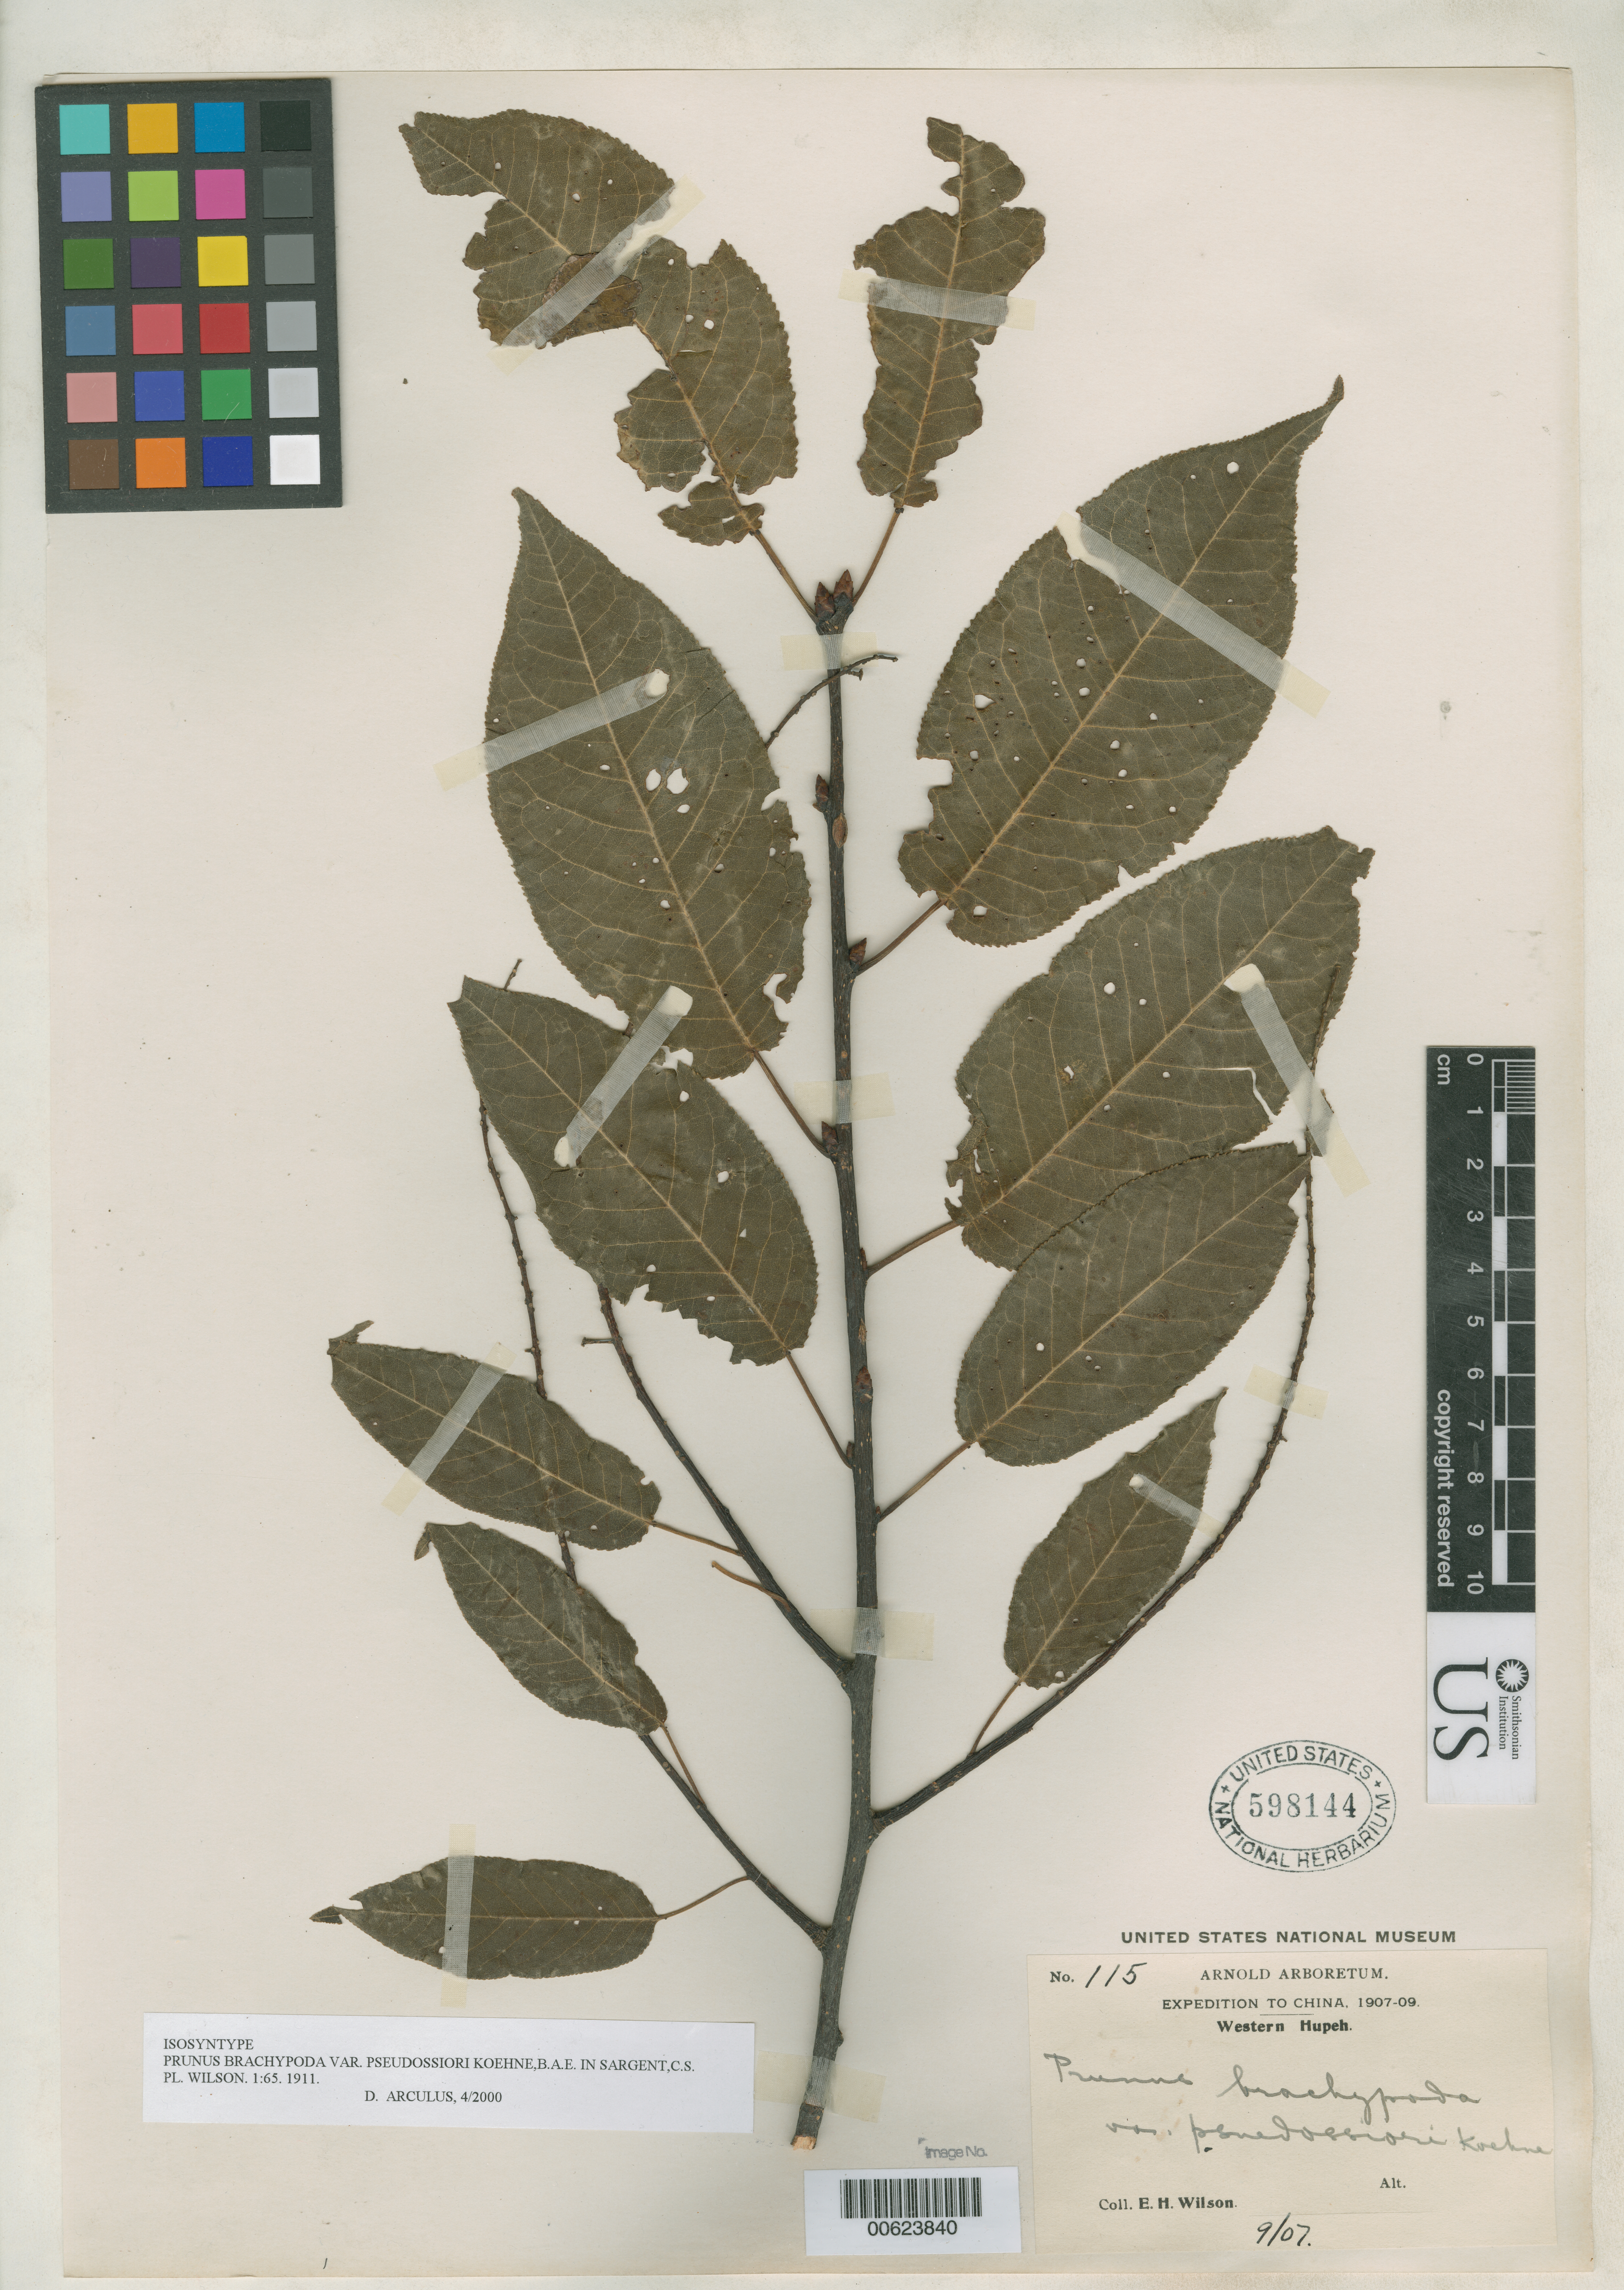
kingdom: Plantae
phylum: Tracheophyta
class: Magnoliopsida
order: Rosales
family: Rosaceae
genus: Prunus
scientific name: Prunus brachypoda var. pseudossiori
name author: Koehne in Sarg.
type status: Isosyntype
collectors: E. H. Wilson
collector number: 115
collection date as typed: Sep 1907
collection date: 1907-09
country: China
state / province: Hubei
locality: Western Hupeh.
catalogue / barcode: US 598144